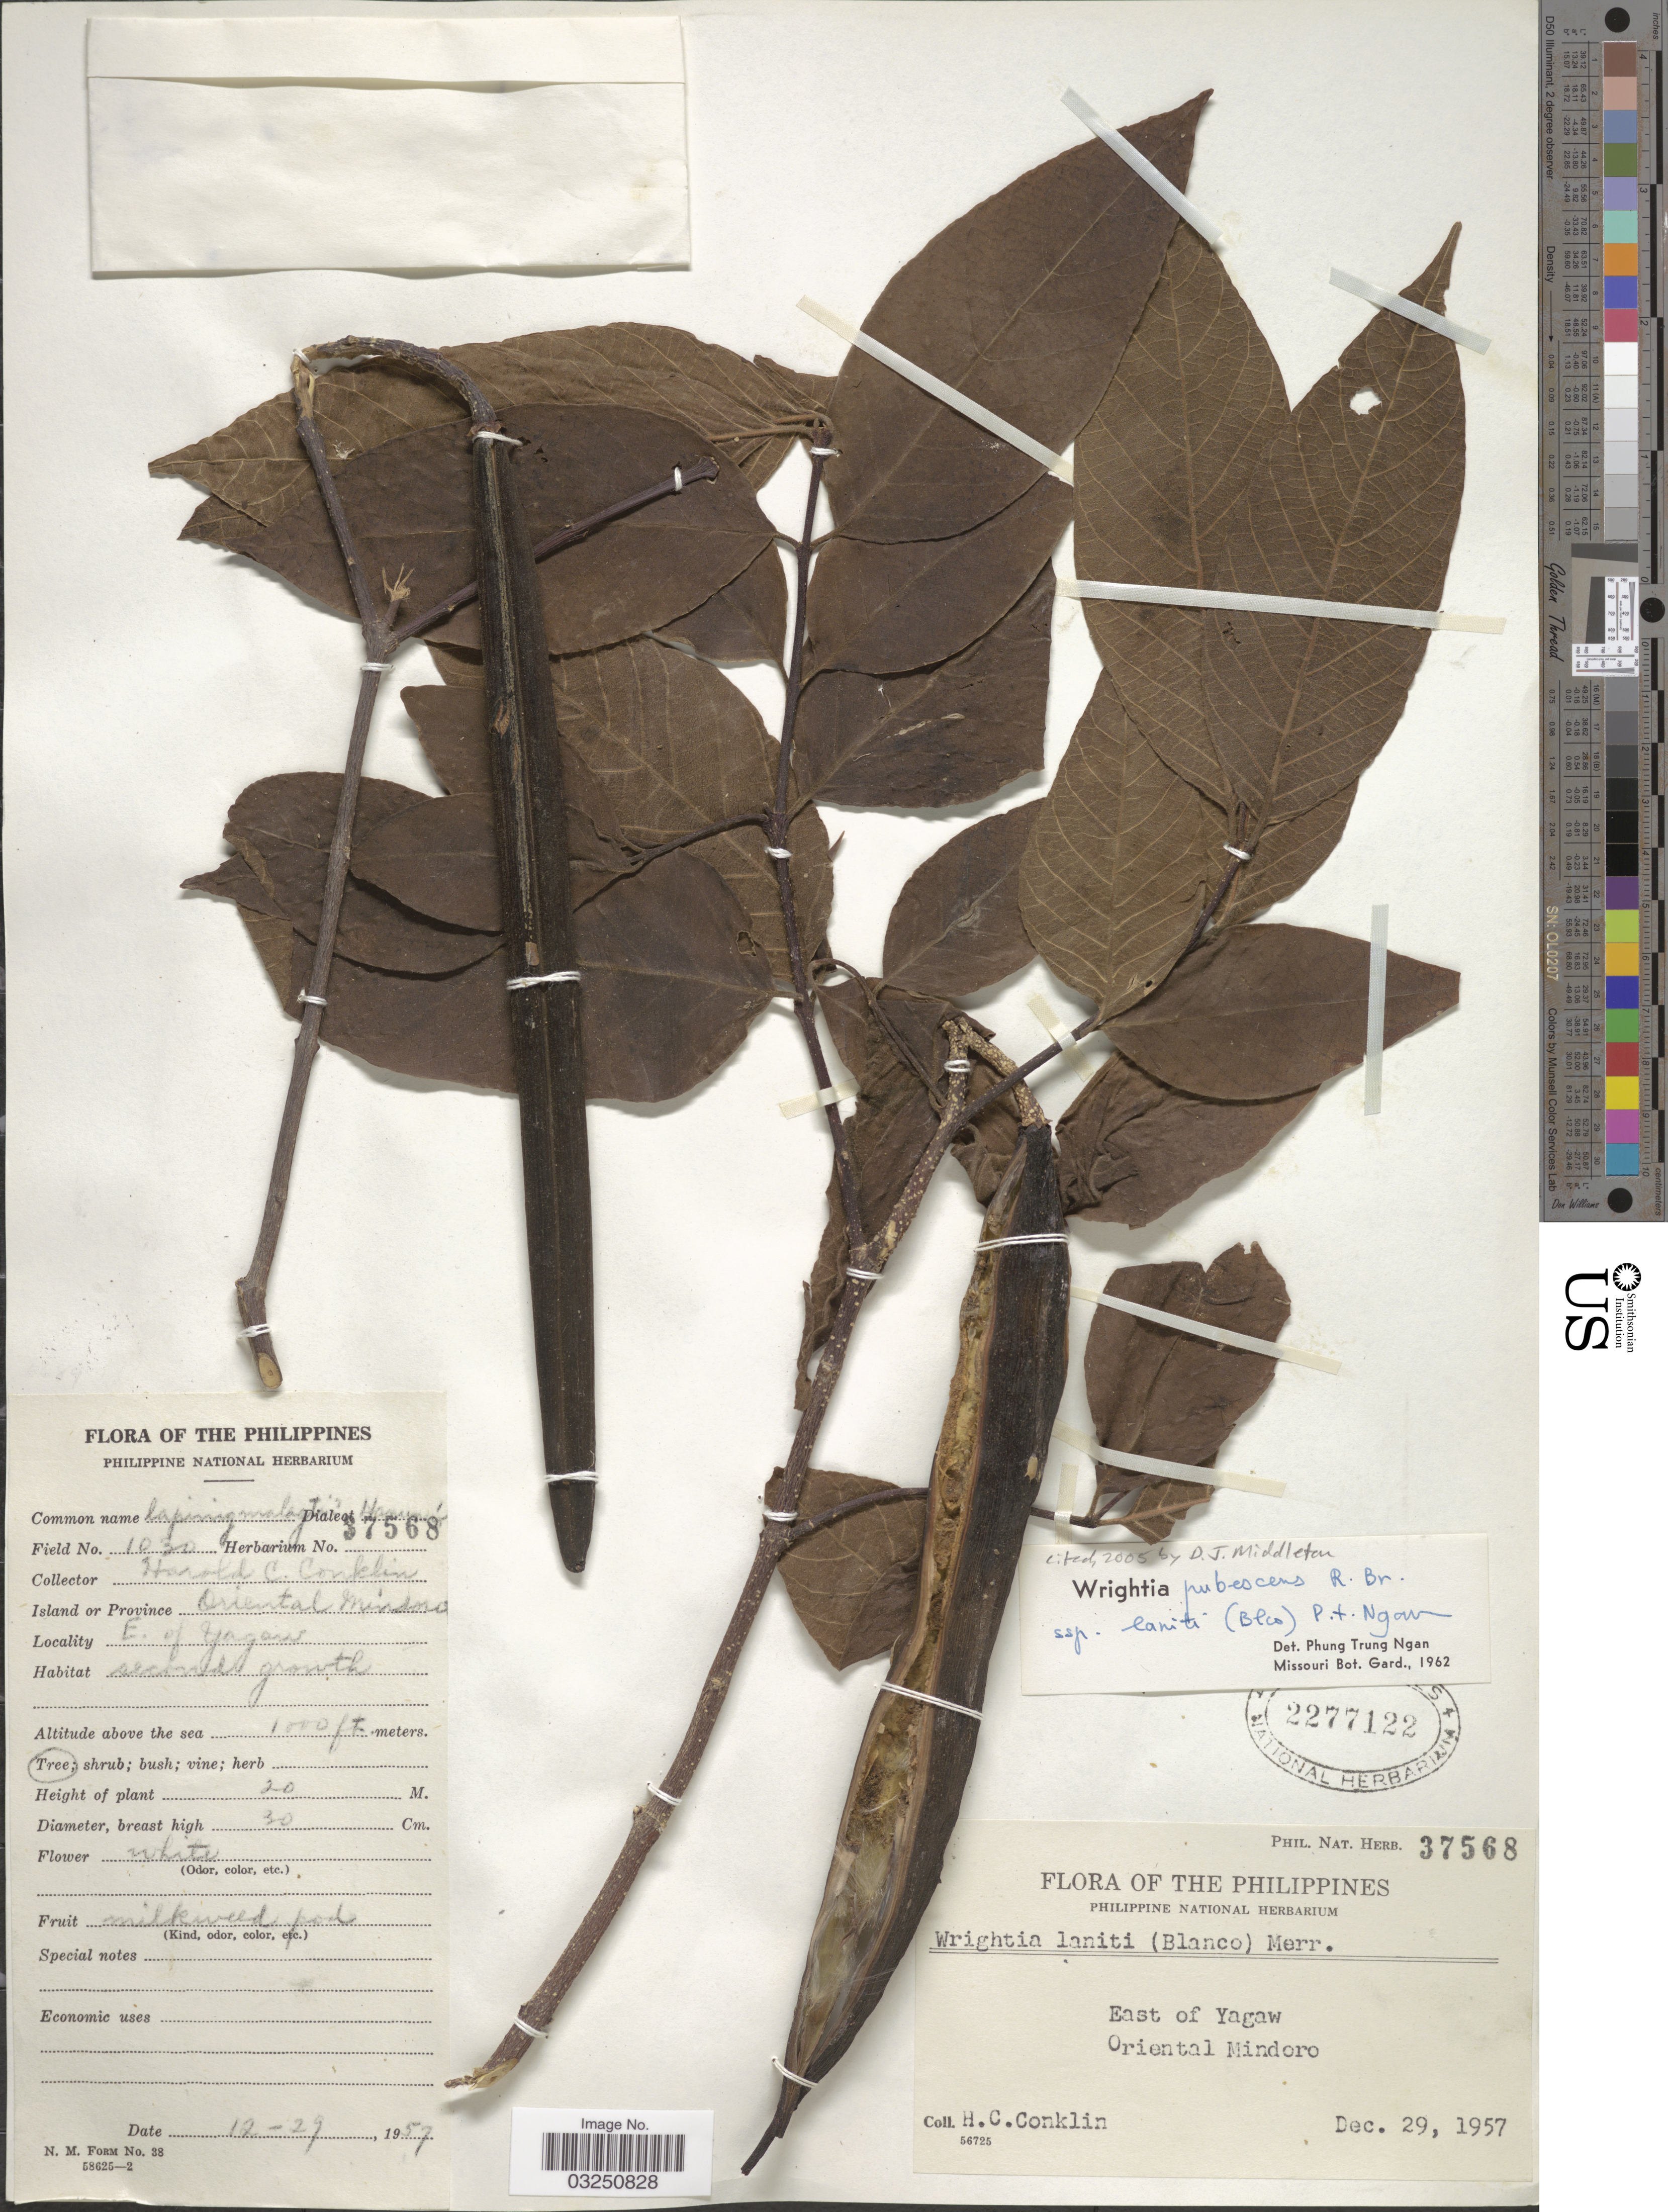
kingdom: Plantae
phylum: Tracheophyta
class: Magnoliopsida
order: Gentianales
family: Apocynaceae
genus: Wrightia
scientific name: Wrightia pubescens subsp. laniti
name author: (M. Blanco) Ngan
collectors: H. Conklin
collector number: Phil. Nat. 37568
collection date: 1957-12-29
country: Philippines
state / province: Mimaropa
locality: East of Yagaw. Oriental Mindoro.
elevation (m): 1000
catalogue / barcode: US 2277122